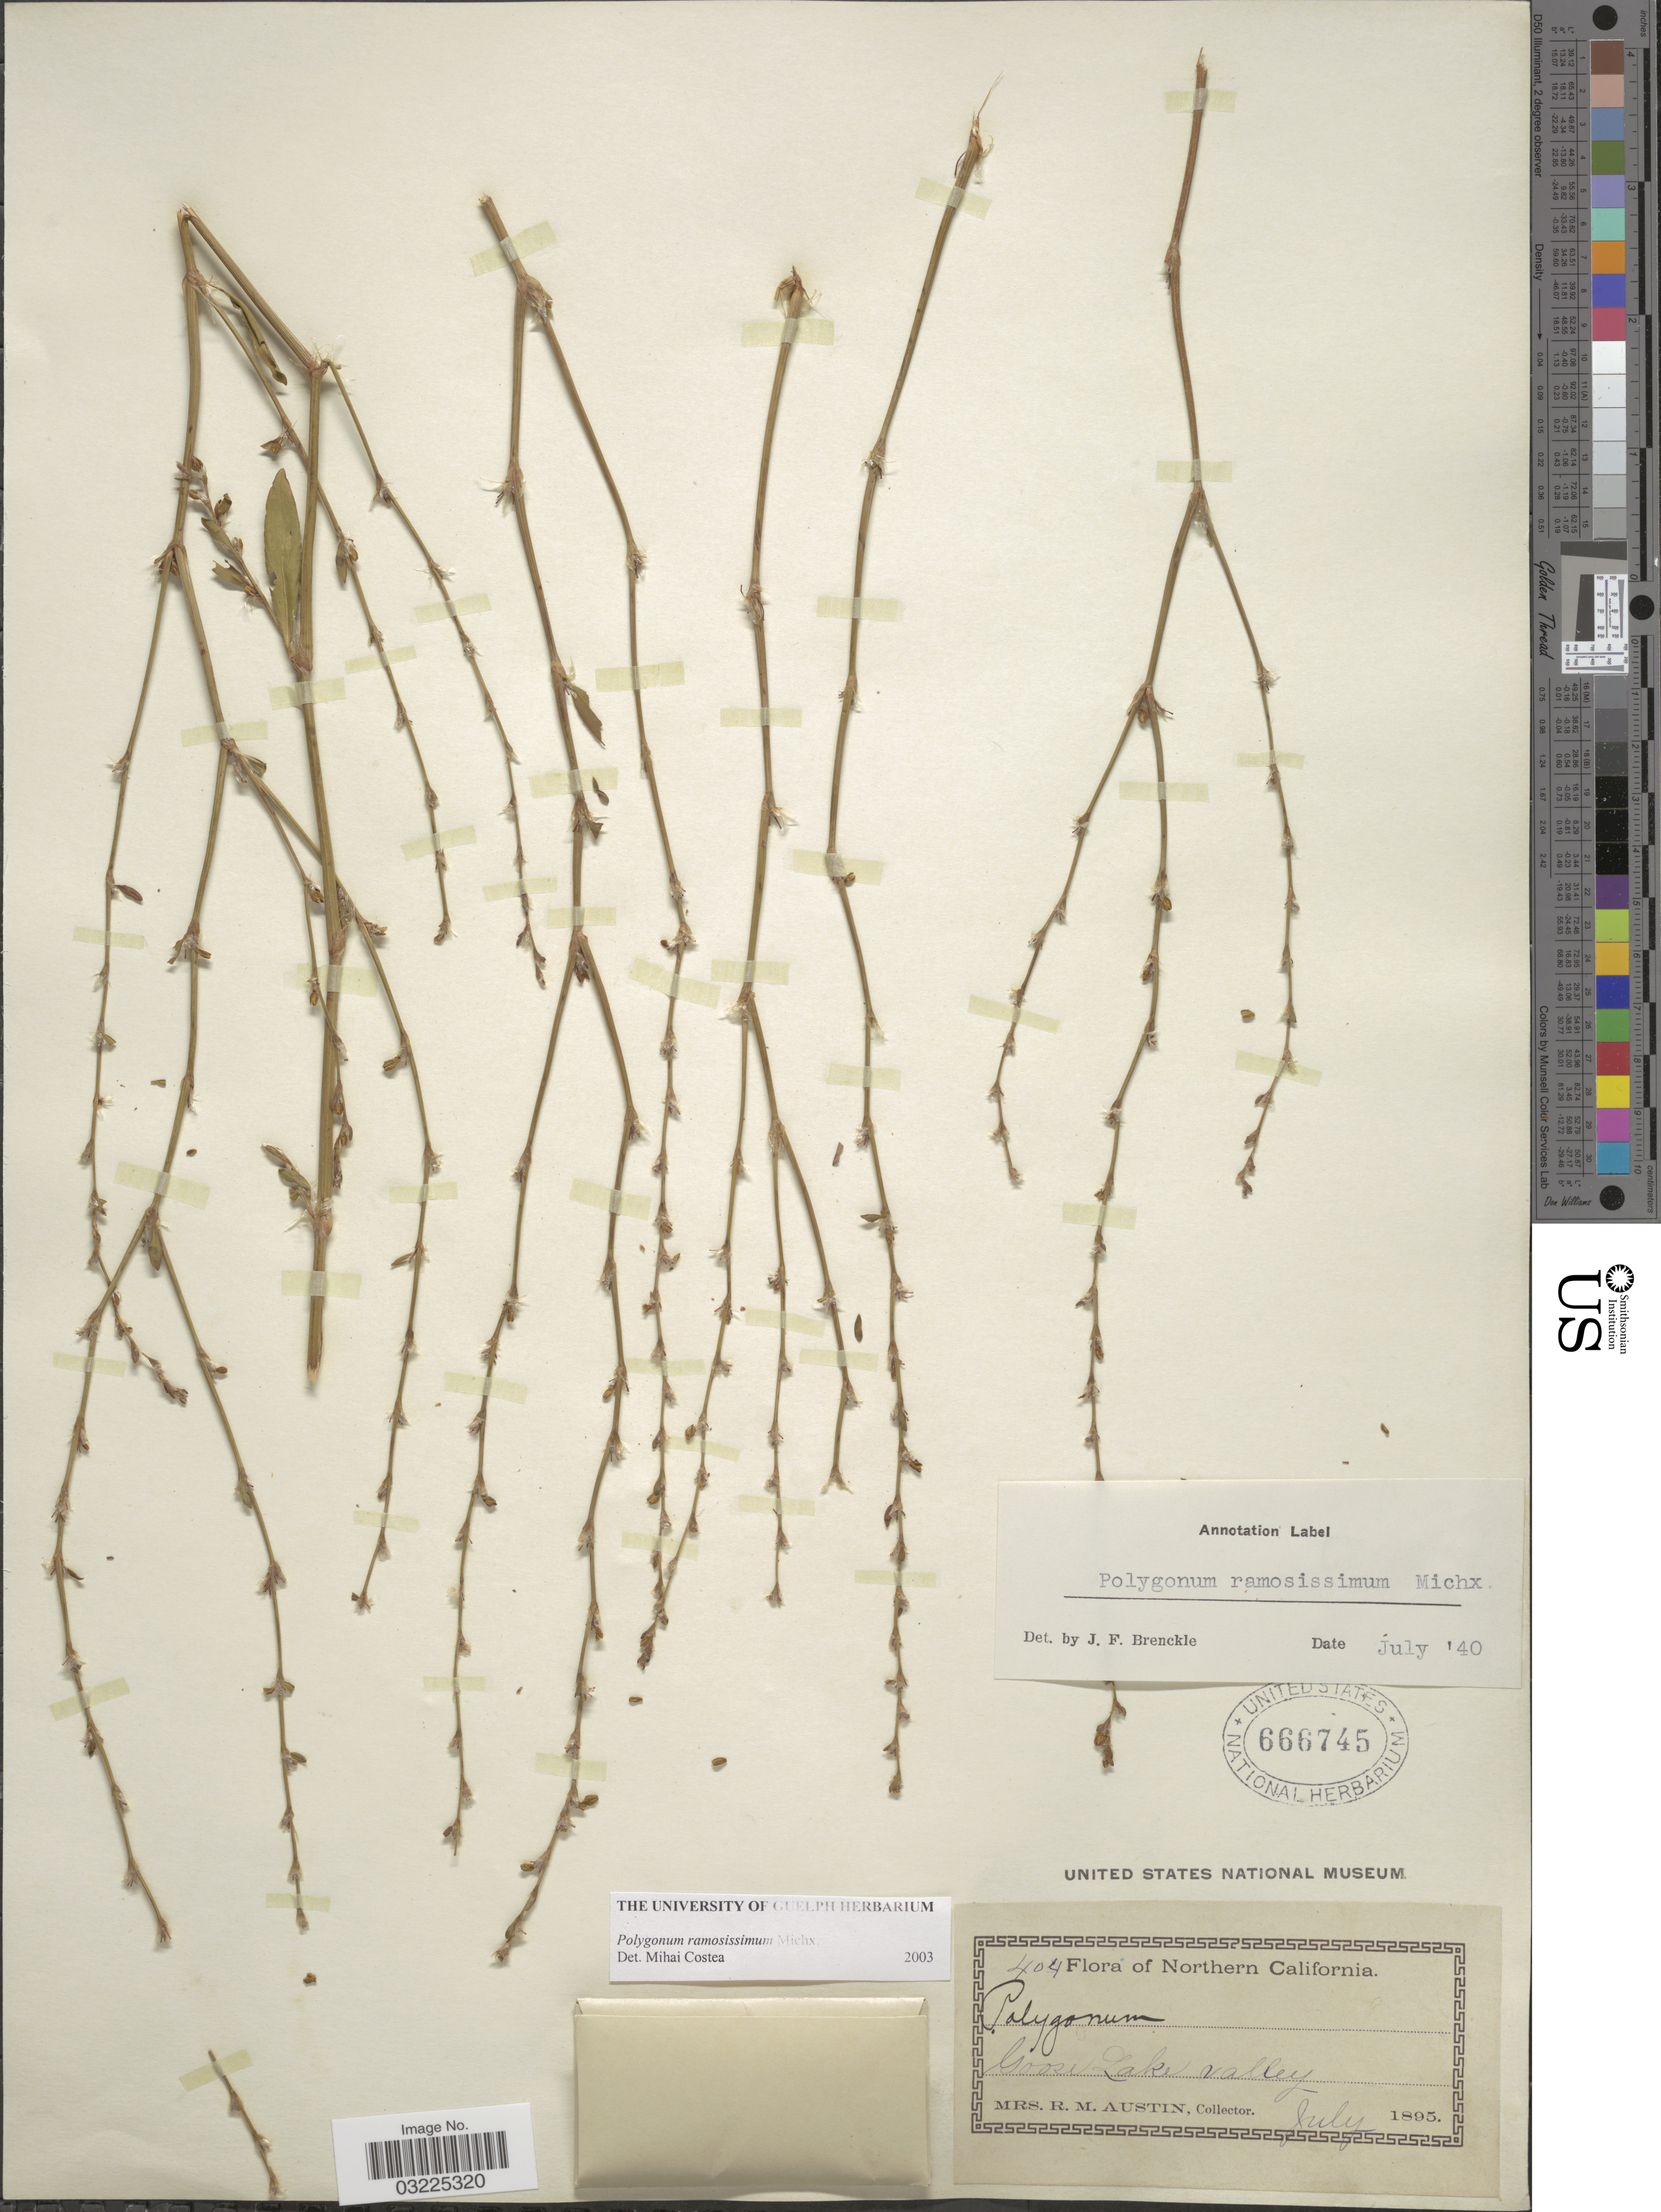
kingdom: Plantae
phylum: Tracheophyta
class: Magnoliopsida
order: Caryophyllales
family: Polygonaceae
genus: Polygonum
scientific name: Polygonum ramosissimum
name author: Michx.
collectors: R. Austin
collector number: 404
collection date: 1895-07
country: United States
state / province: California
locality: Northern California. Goose Lake Valley.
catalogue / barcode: US 666745